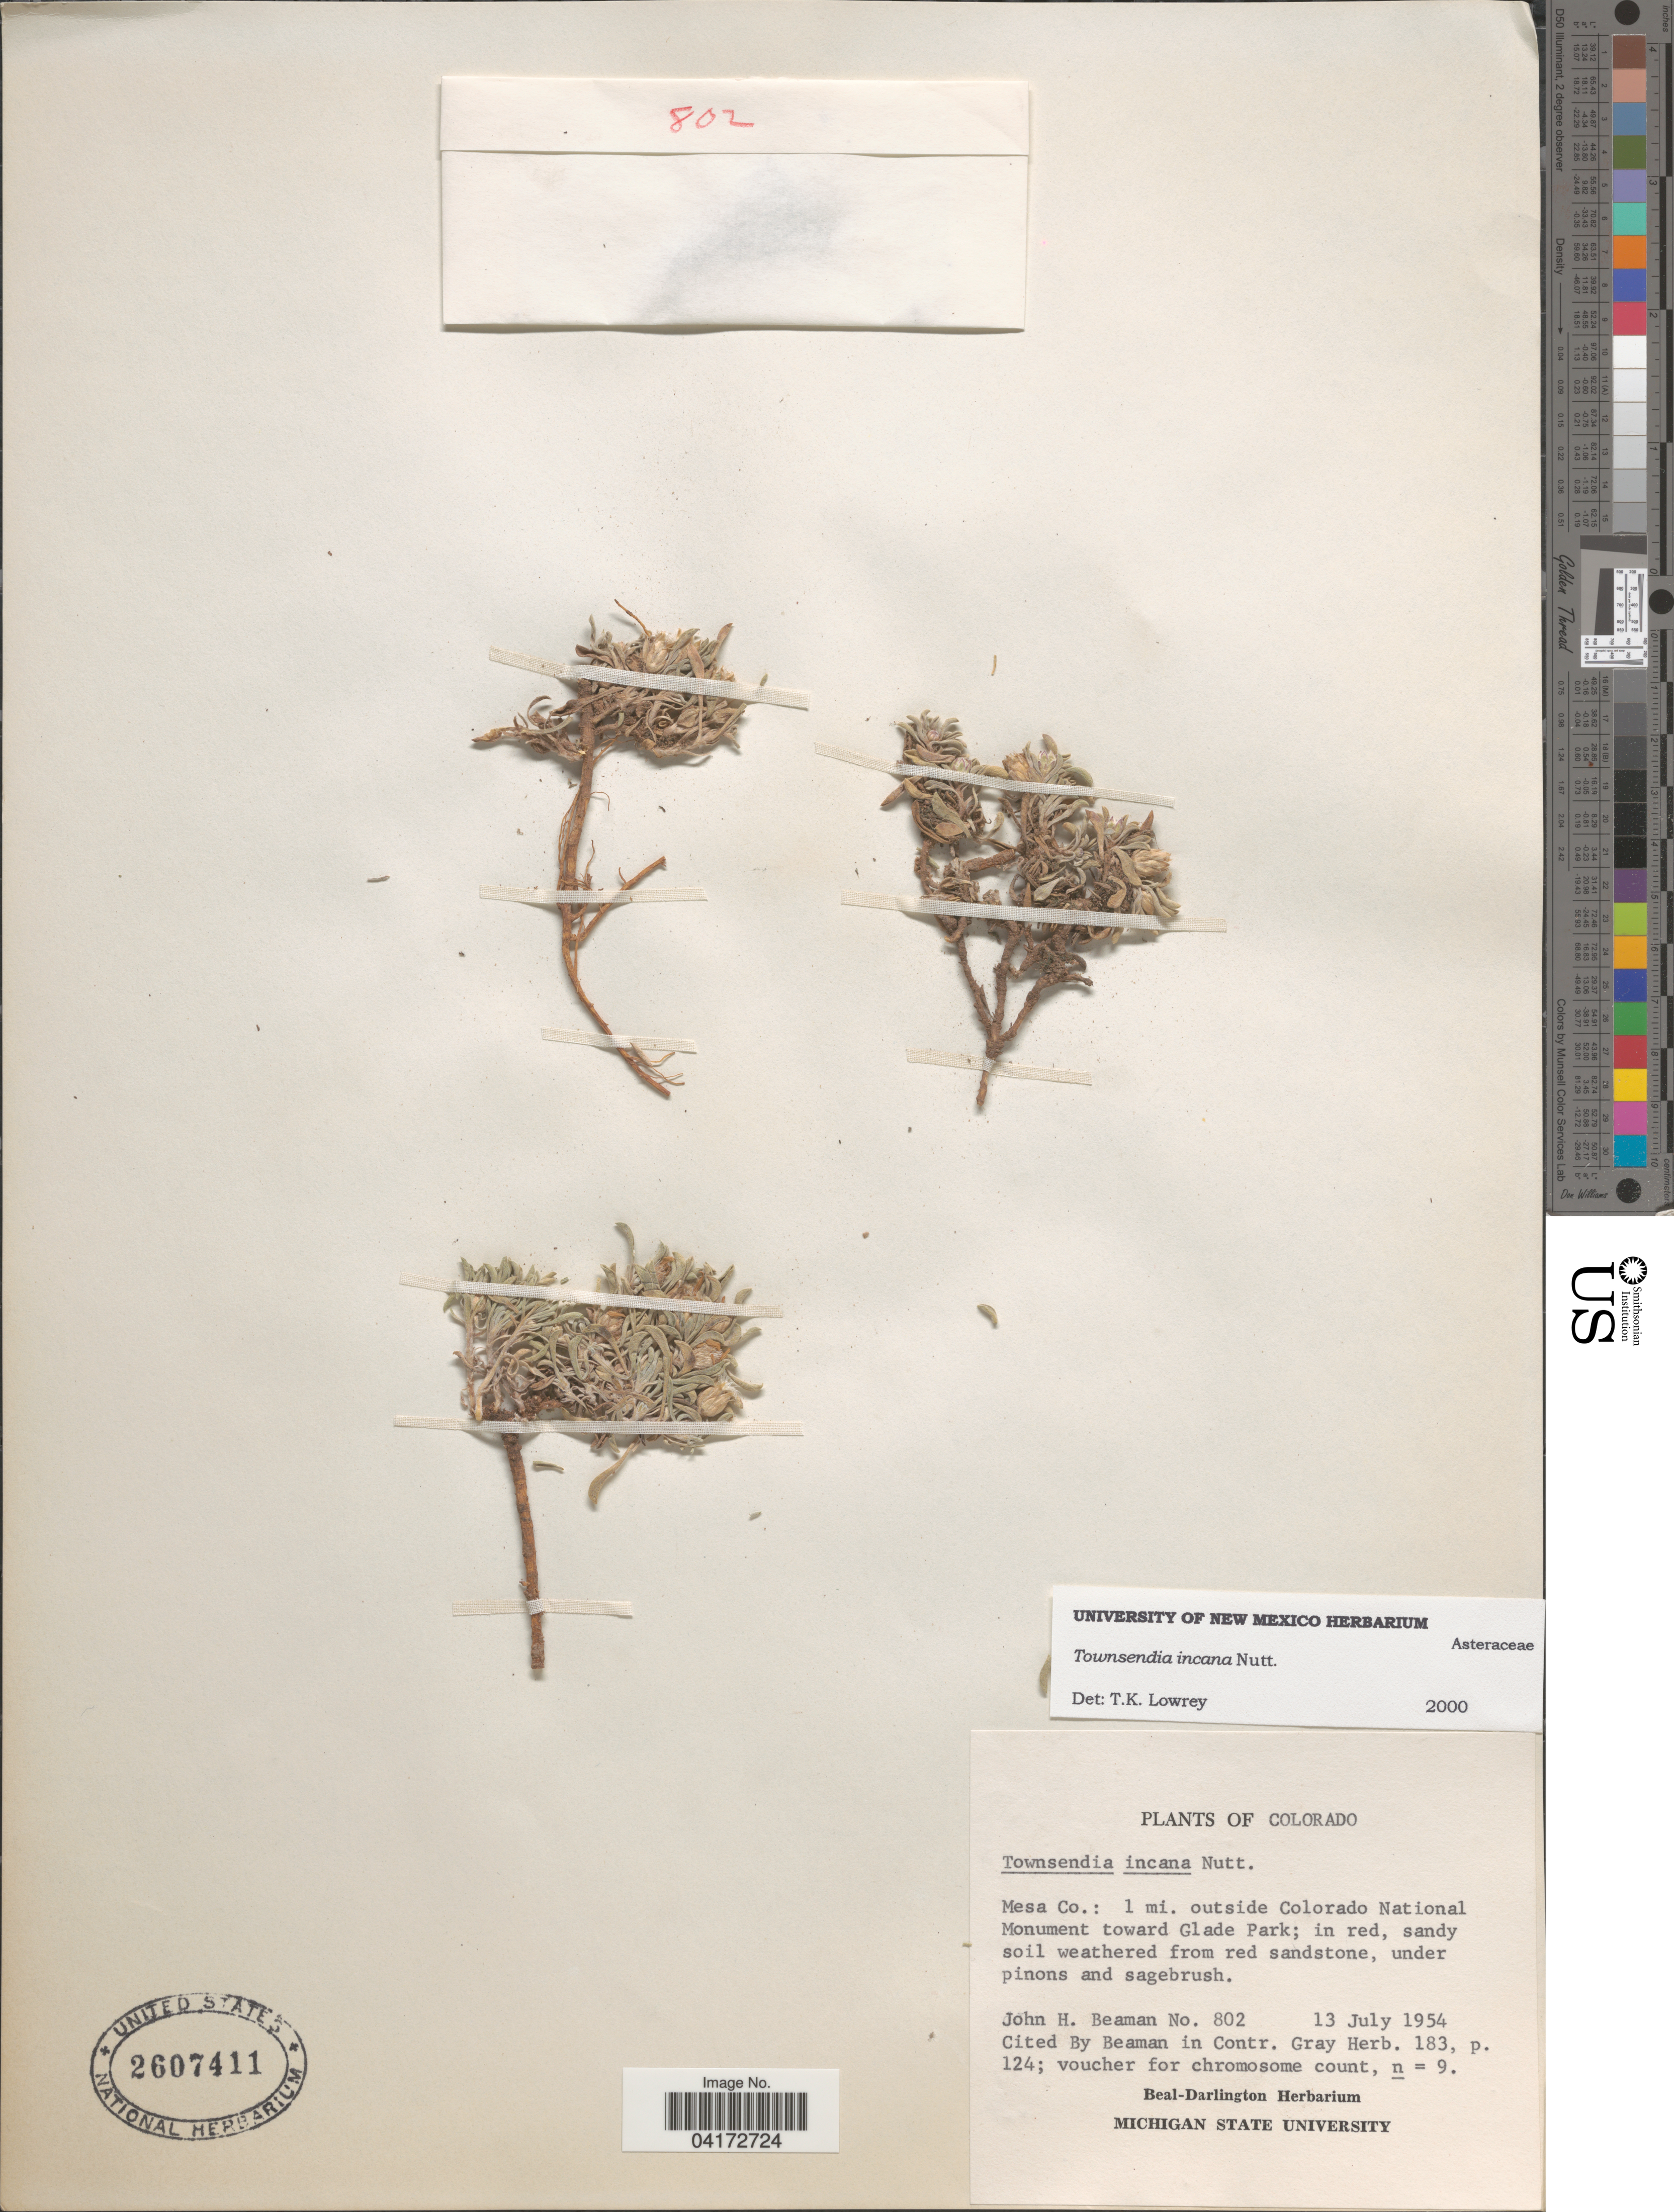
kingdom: Plantae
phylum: Tracheophyta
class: Magnoliopsida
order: Asterales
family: Asteraceae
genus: Townsendia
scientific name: Townsendia incana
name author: Nutt.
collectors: J. H. Beaman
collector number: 802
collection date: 1954-07-13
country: United States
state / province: Colorado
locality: Mesa Co.: 1 mi. outside Colorado National Monument toward Glade Park.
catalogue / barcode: US 2607411